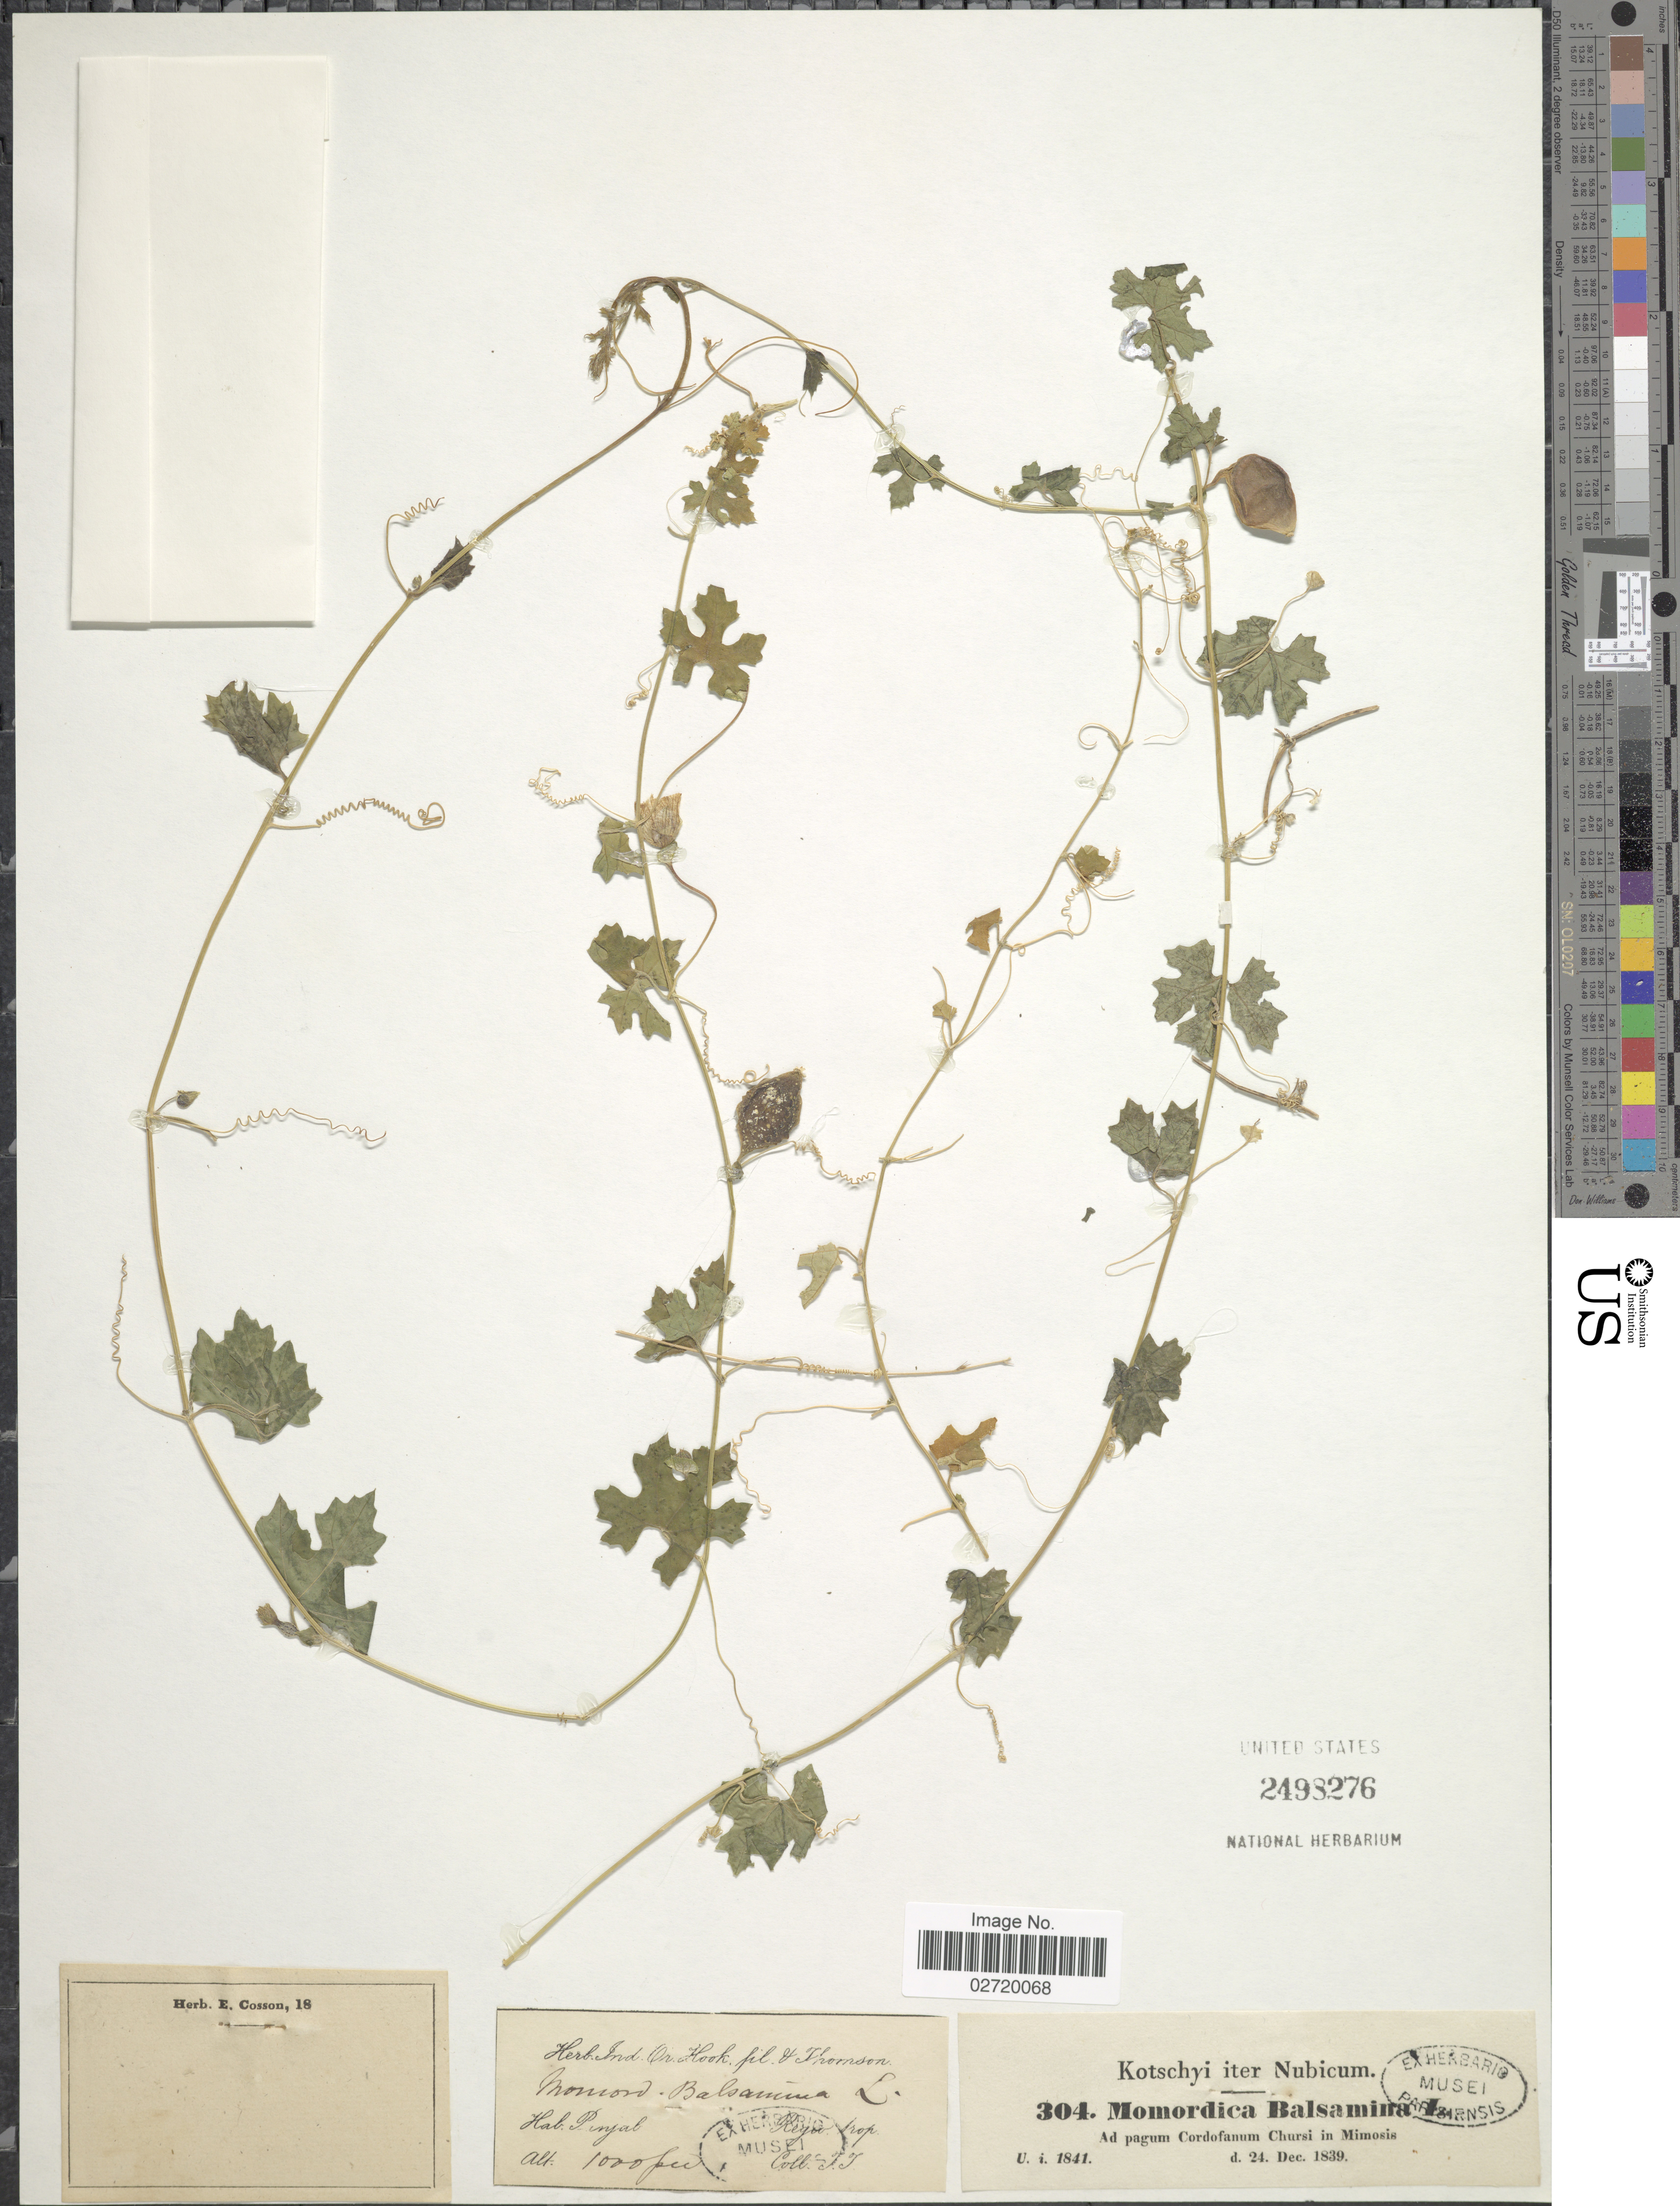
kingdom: Plantae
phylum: Tracheophyta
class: Magnoliopsida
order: Cucurbitales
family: Cucurbitaceae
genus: Momordica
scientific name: Momordica balsamina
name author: L.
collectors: T. Thomson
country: India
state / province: Punjab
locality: Punjab. Regio trop.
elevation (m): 305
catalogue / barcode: US 2498276